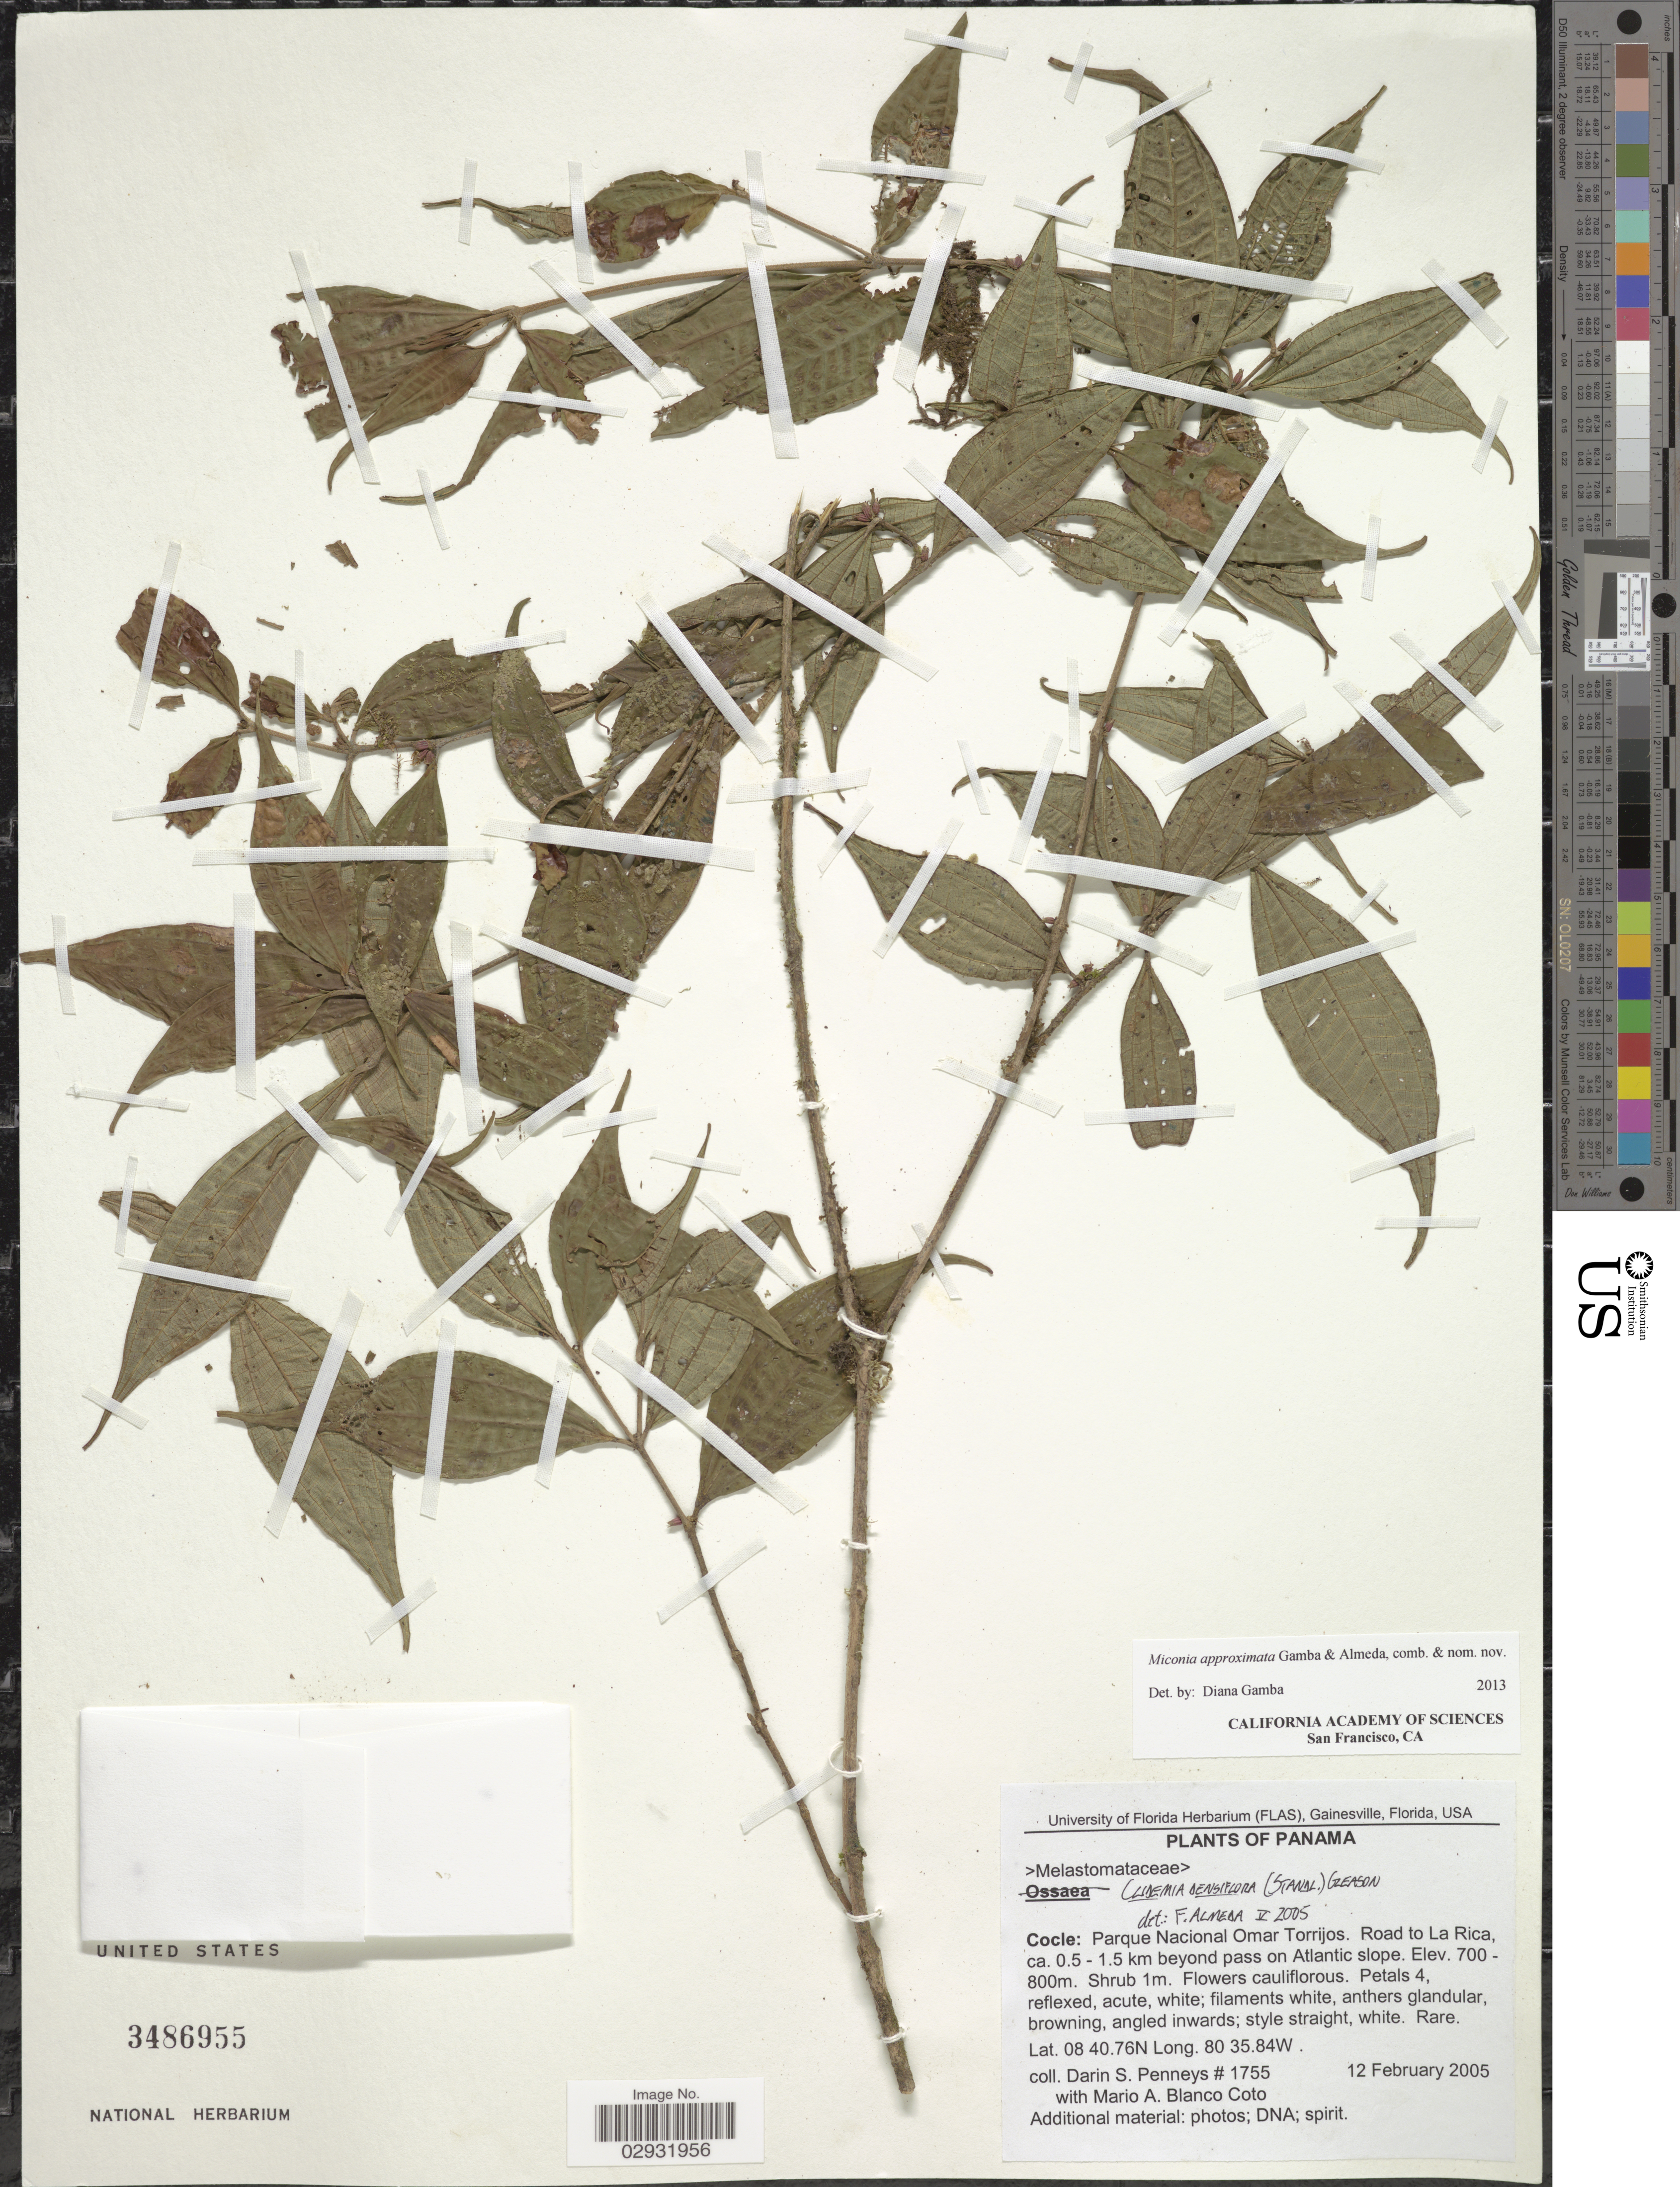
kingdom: Plantae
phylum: Tracheophyta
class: Magnoliopsida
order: Myrtales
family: Melastomataceae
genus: Miconia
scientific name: Miconia approximata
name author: Gamba & Almeda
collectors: D. S. Penneys & M. Blanco Coto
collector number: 1755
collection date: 2005-02-12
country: Panama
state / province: Coclé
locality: Parque Nacional Omar Torrijos. Road to La Rica, ca. 0.5-1.5 km beyond pass on Atlantic slope.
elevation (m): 700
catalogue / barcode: US 3486955